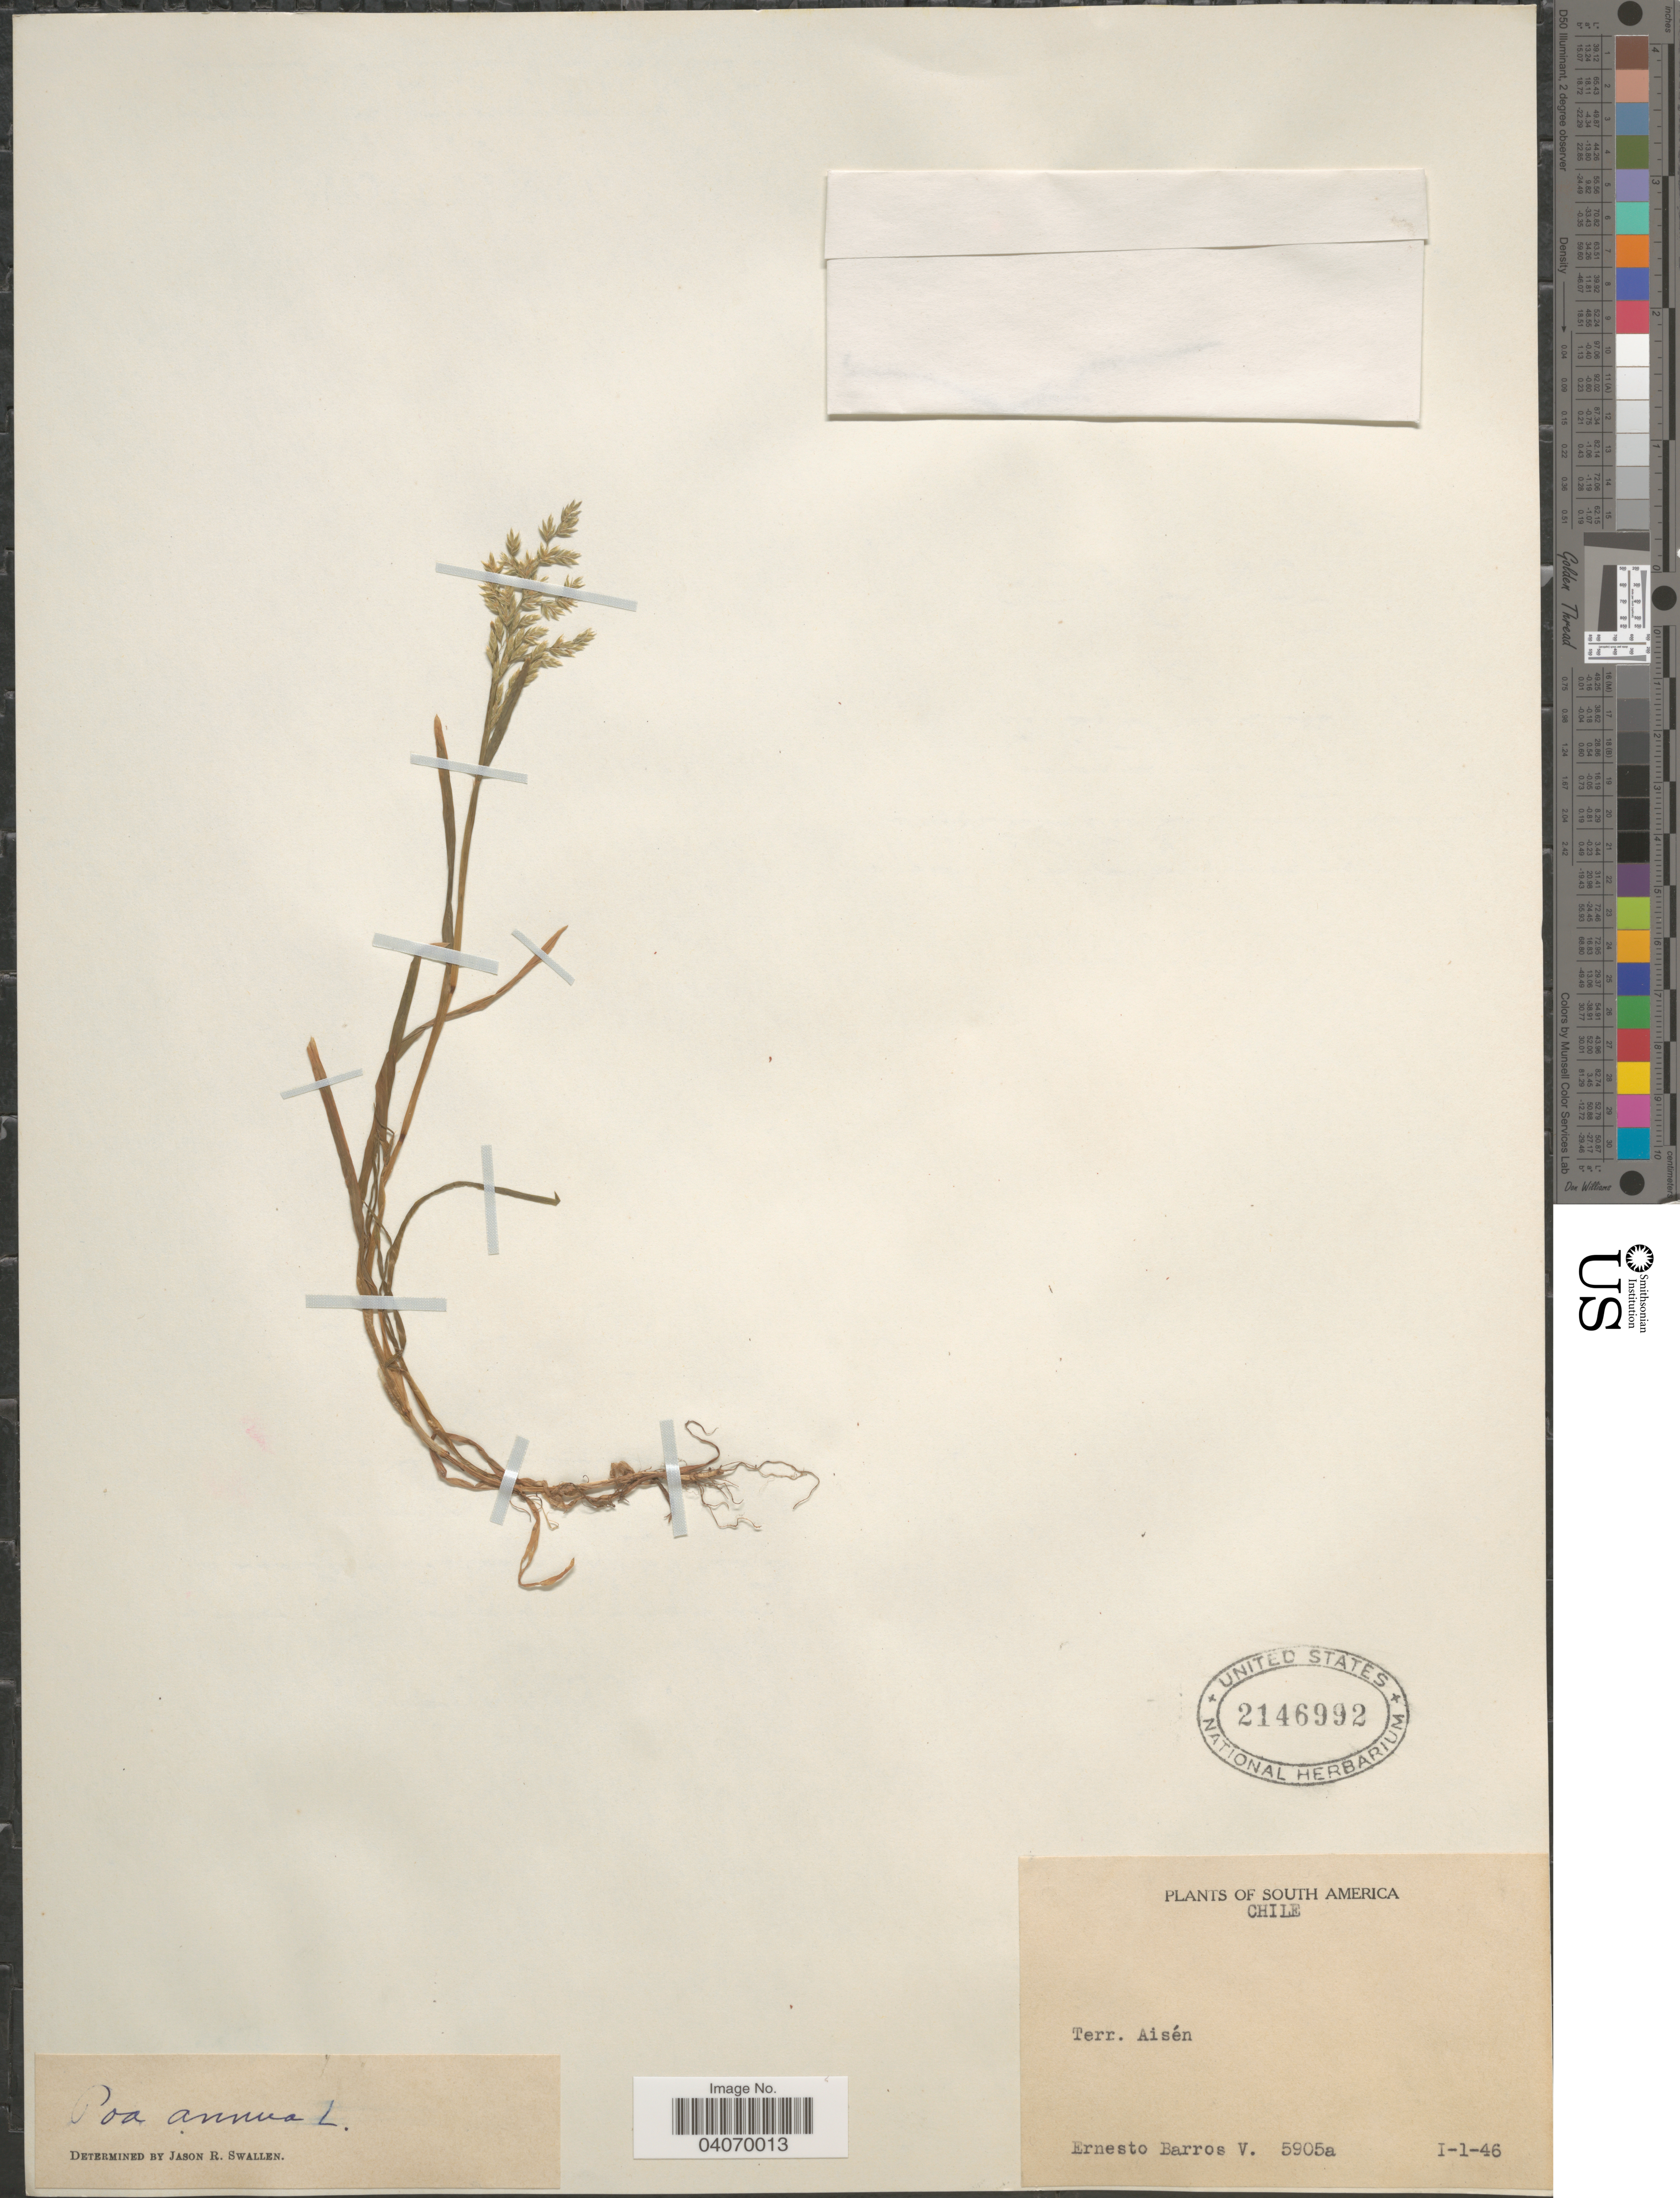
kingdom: Plantae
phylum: Tracheophyta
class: Liliopsida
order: Poales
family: Poaceae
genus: Poa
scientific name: Poa annua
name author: L.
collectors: E. Barros V.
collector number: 5905a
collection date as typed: Transcribed d/m/y: 1/1/46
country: Chile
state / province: Aisén (XI)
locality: Terr. Aisén.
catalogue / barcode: US 2146992